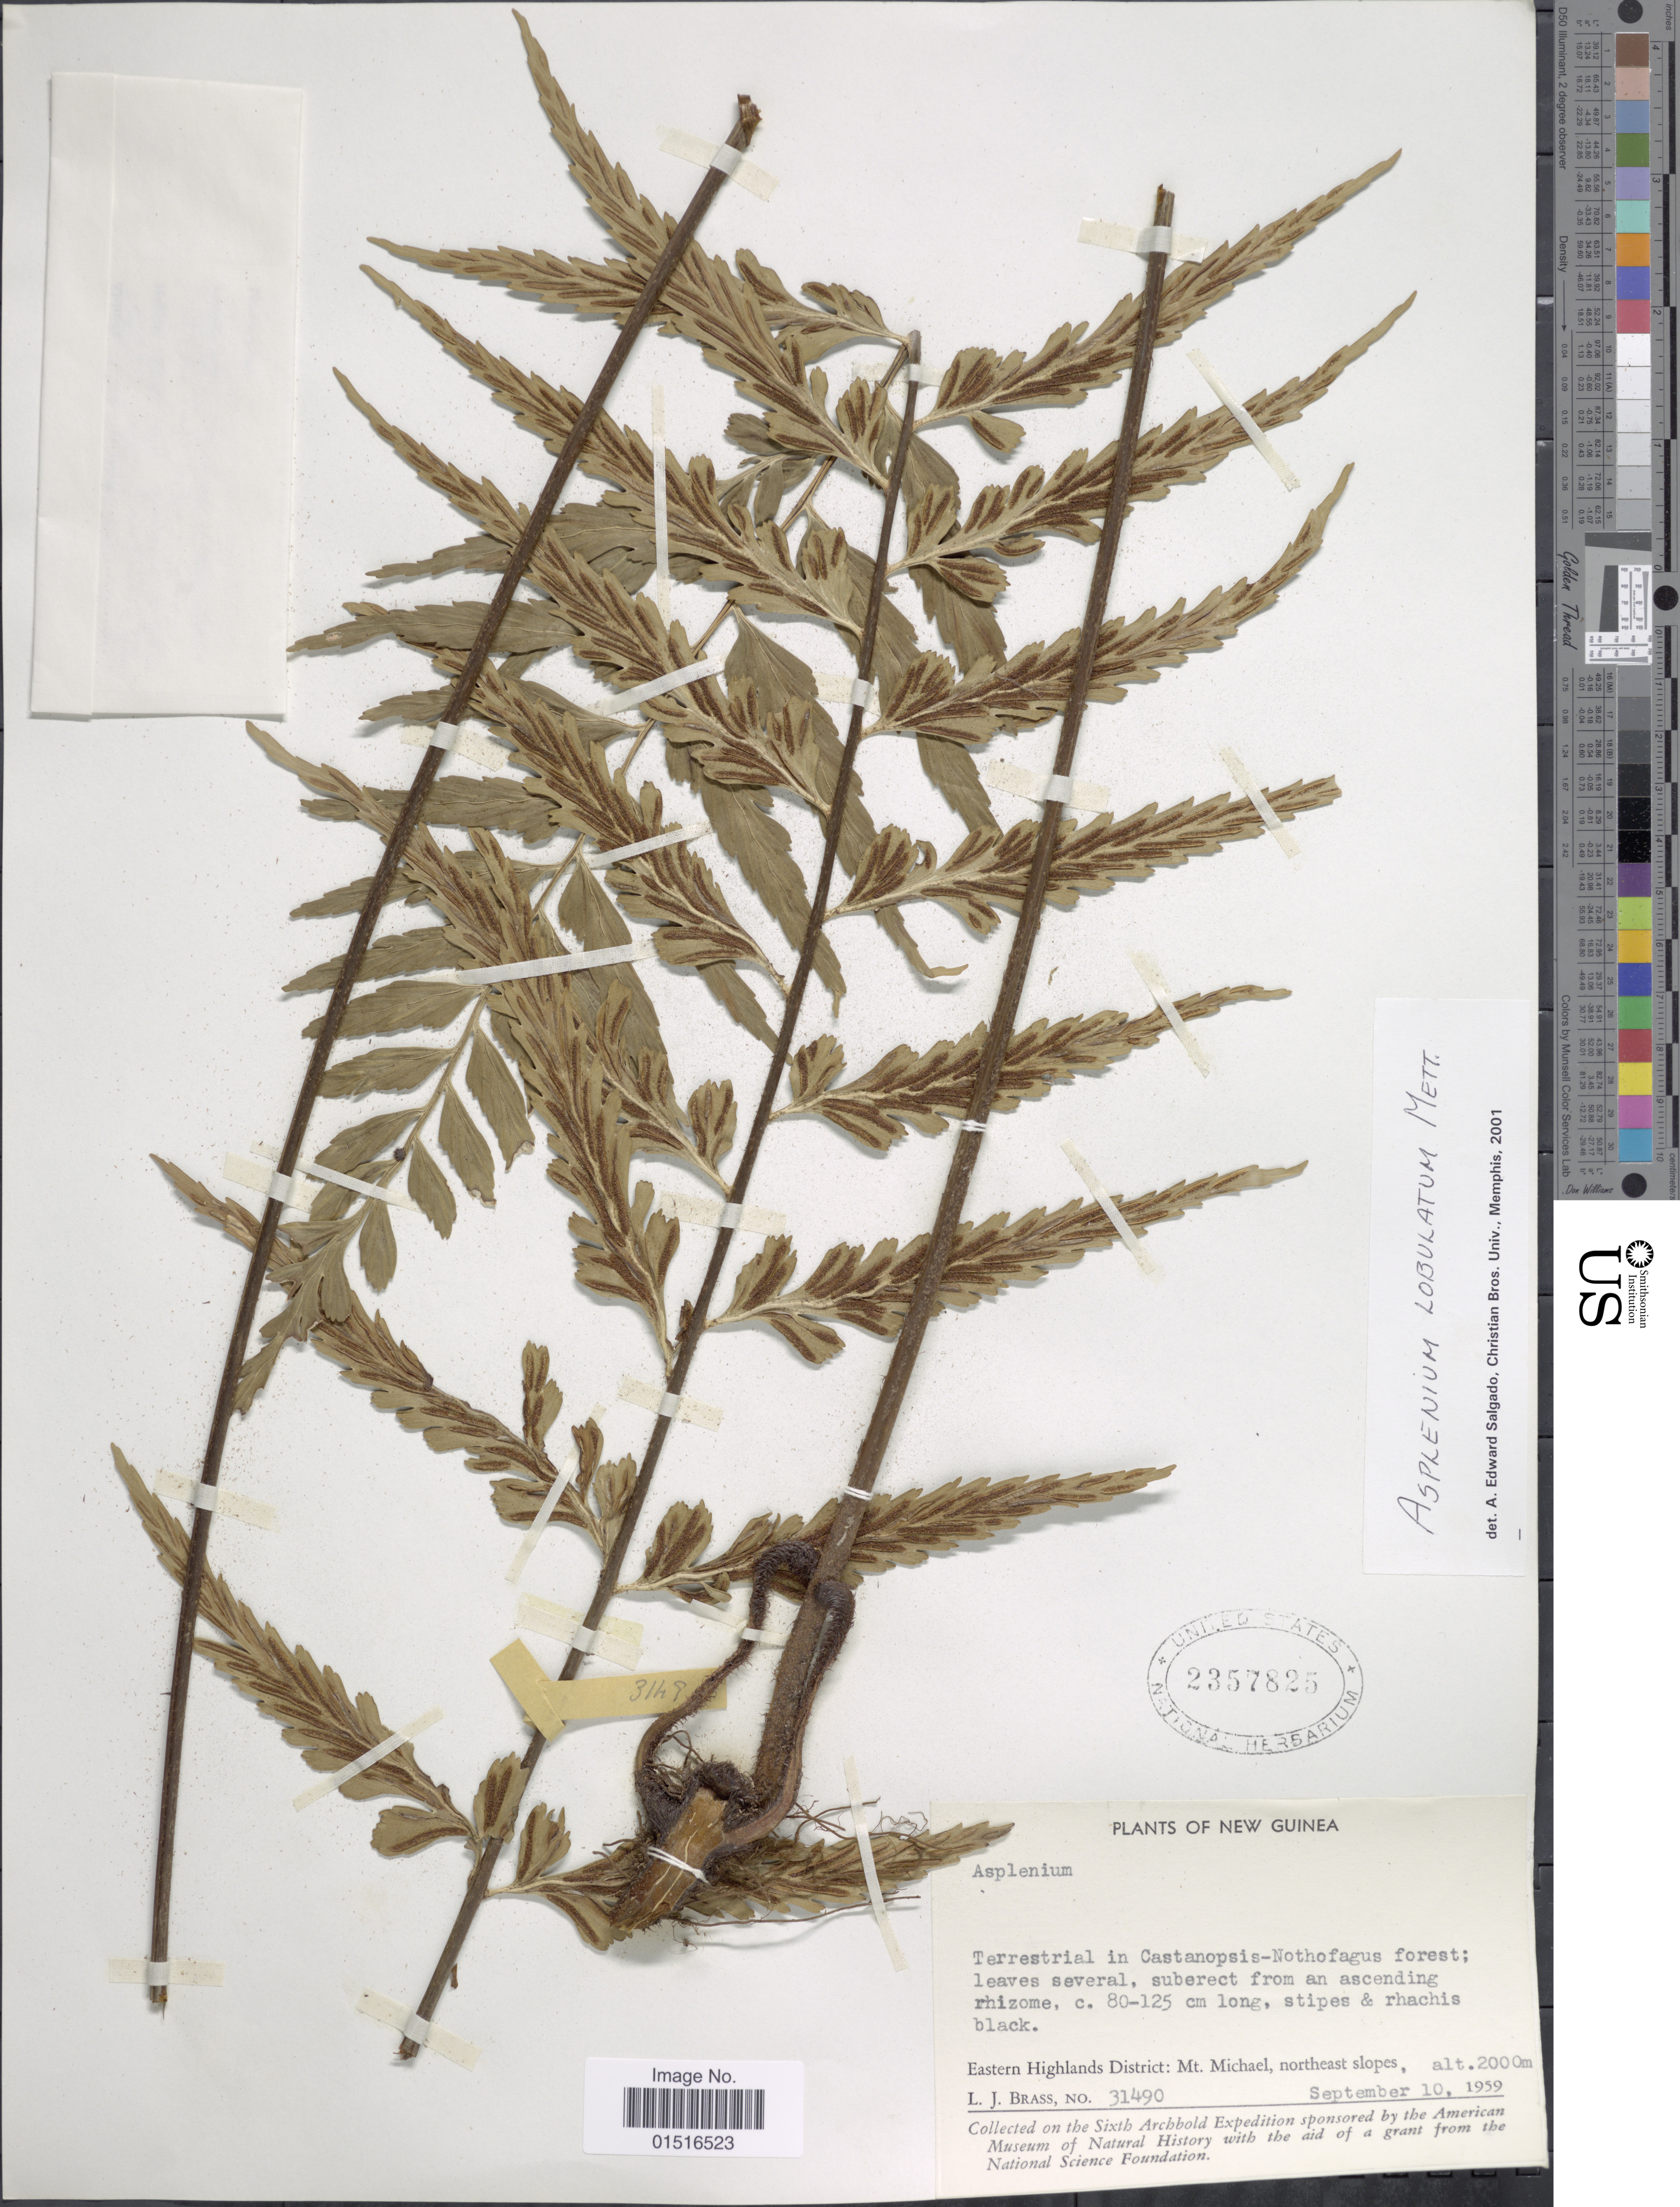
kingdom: Plantae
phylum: Tracheophyta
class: Polypodiopsida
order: Polypodiales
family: Aspleniaceae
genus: Asplenium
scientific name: Asplenium lobulatum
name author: Mett.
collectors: L. J. Brass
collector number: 31490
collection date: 1959-09-10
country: Papua New Guinea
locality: New Guinea, Eastern Highlands District: Mt. Michael, northeast slopes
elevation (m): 2000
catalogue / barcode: US 2357825